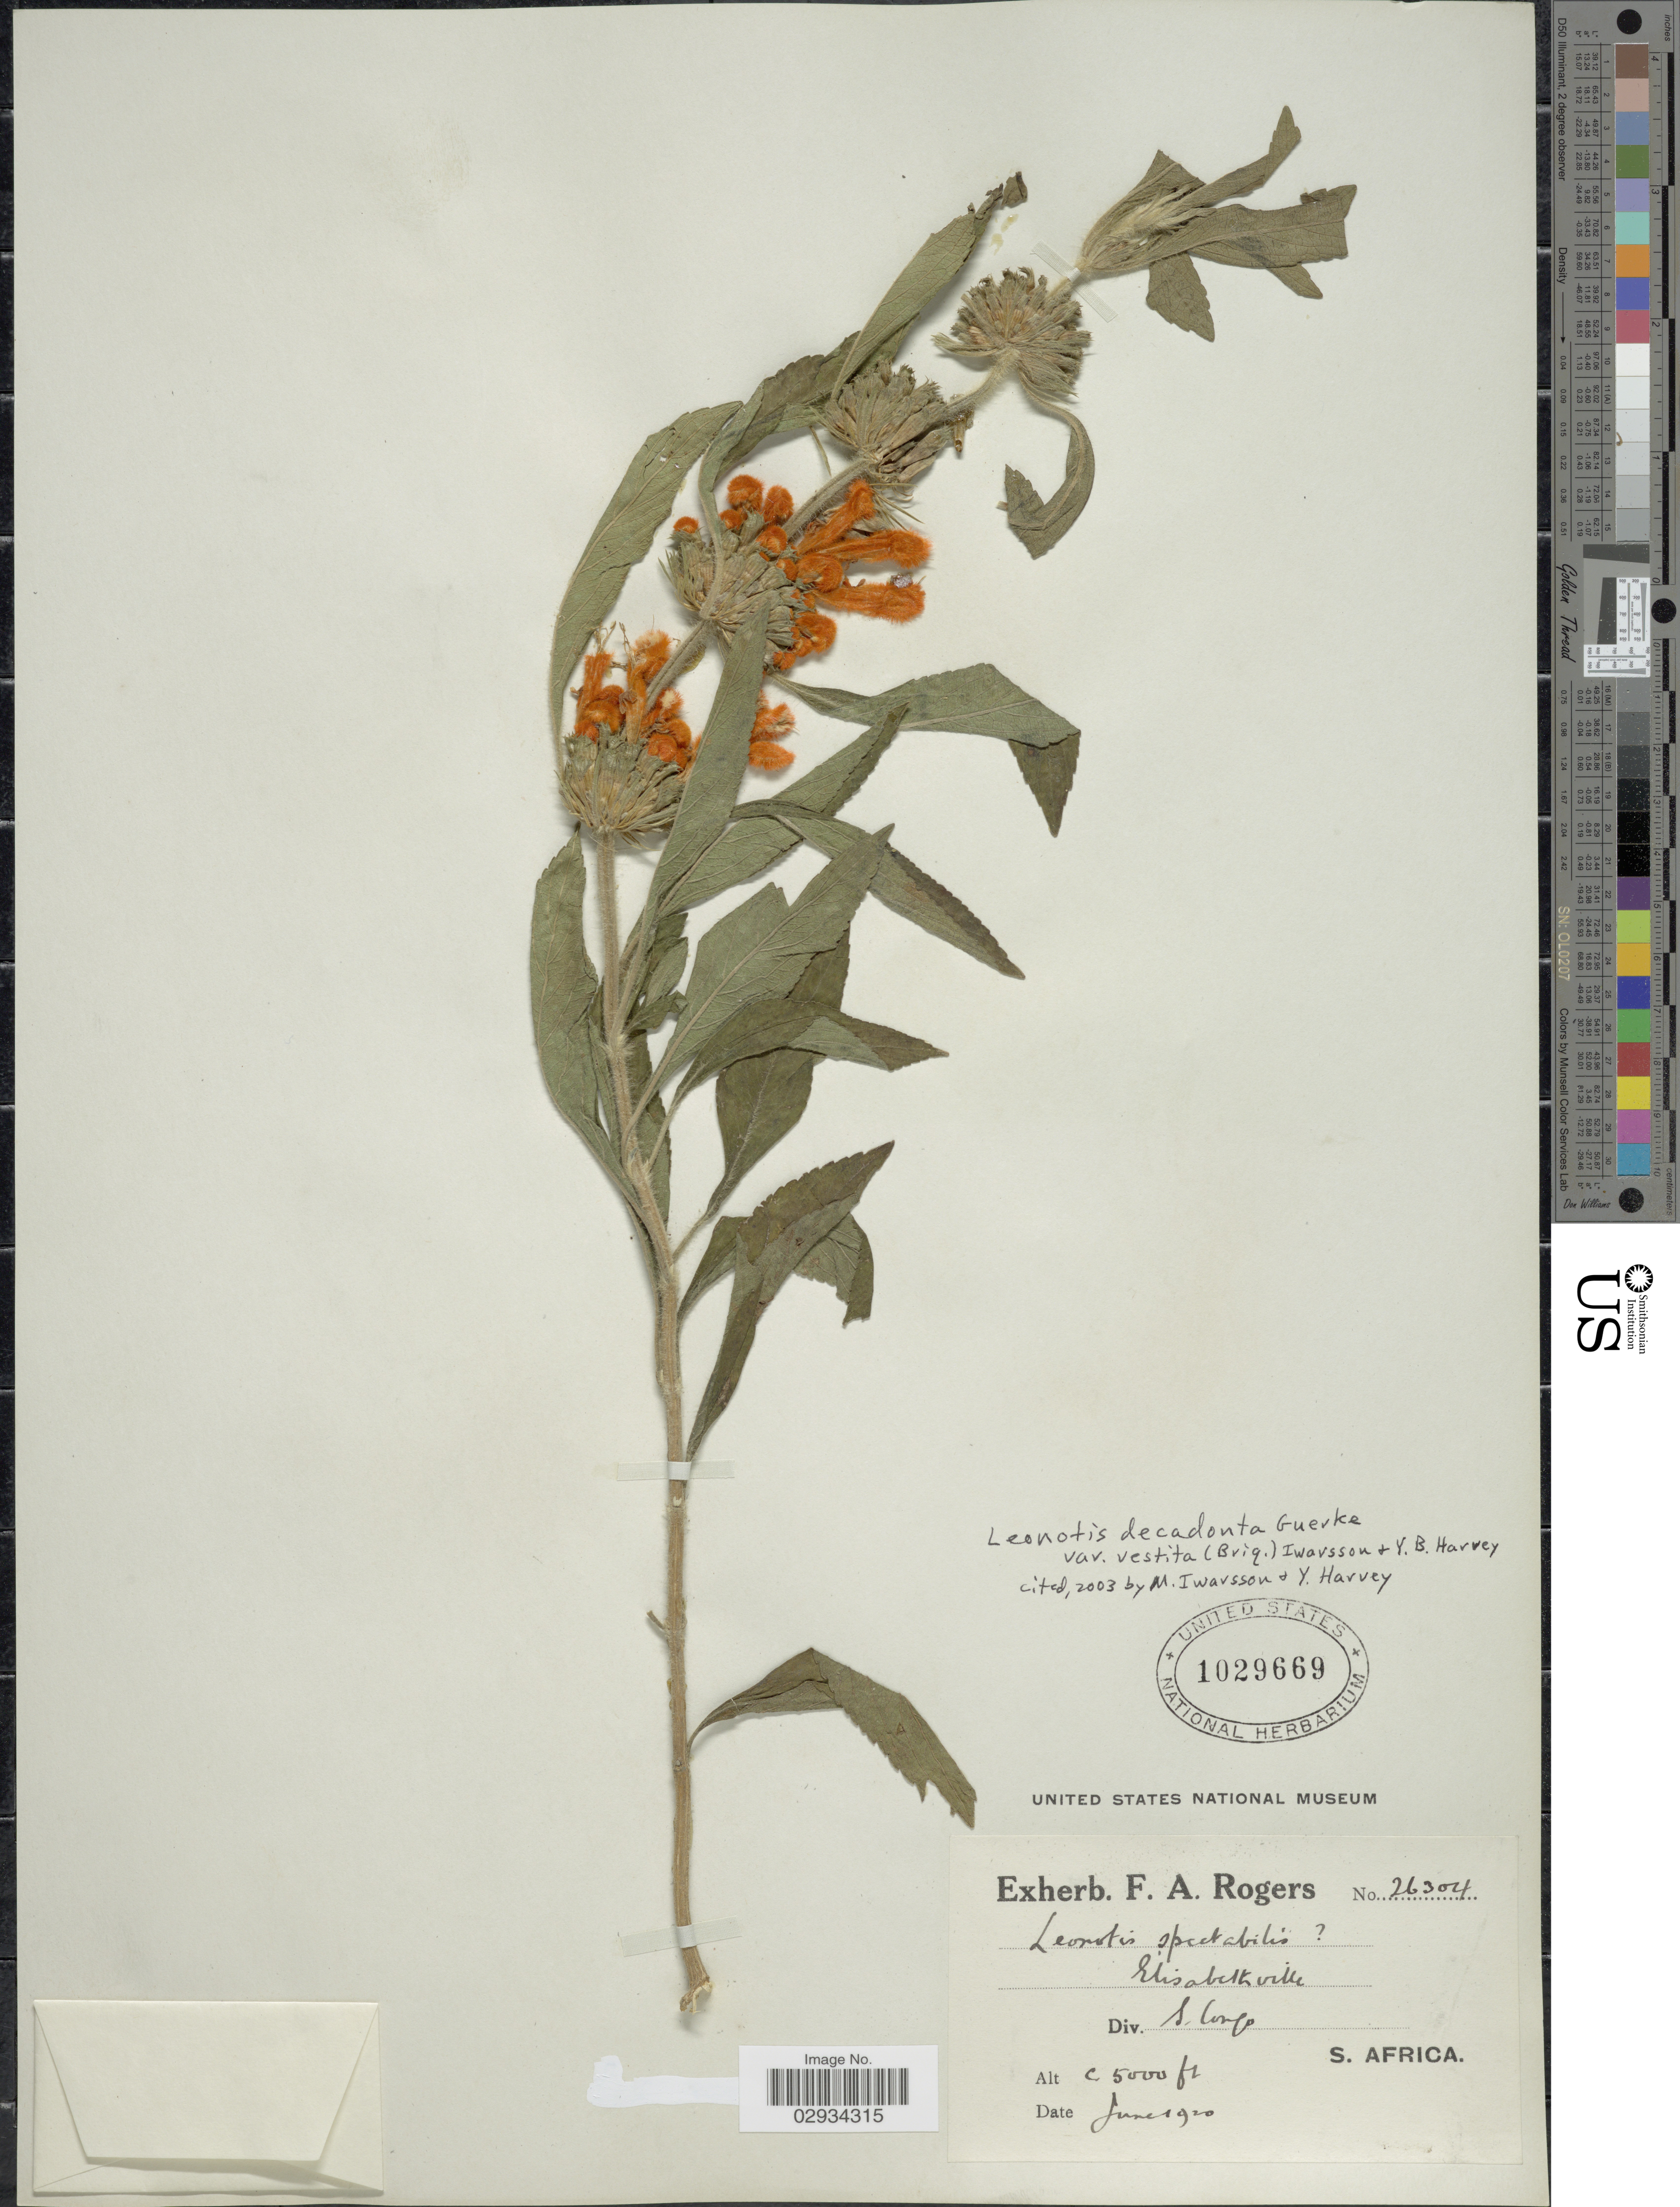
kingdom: Plantae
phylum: Tracheophyta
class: Magnoliopsida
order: Lamiales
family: Lamiaceae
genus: Leonotis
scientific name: Leonotis decadonta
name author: Gürke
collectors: ex herb. F. A. Rogers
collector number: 26304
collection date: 1920-06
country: South Africa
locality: Elisabethville. Div. S. Congo.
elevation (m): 1524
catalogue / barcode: US 1029669